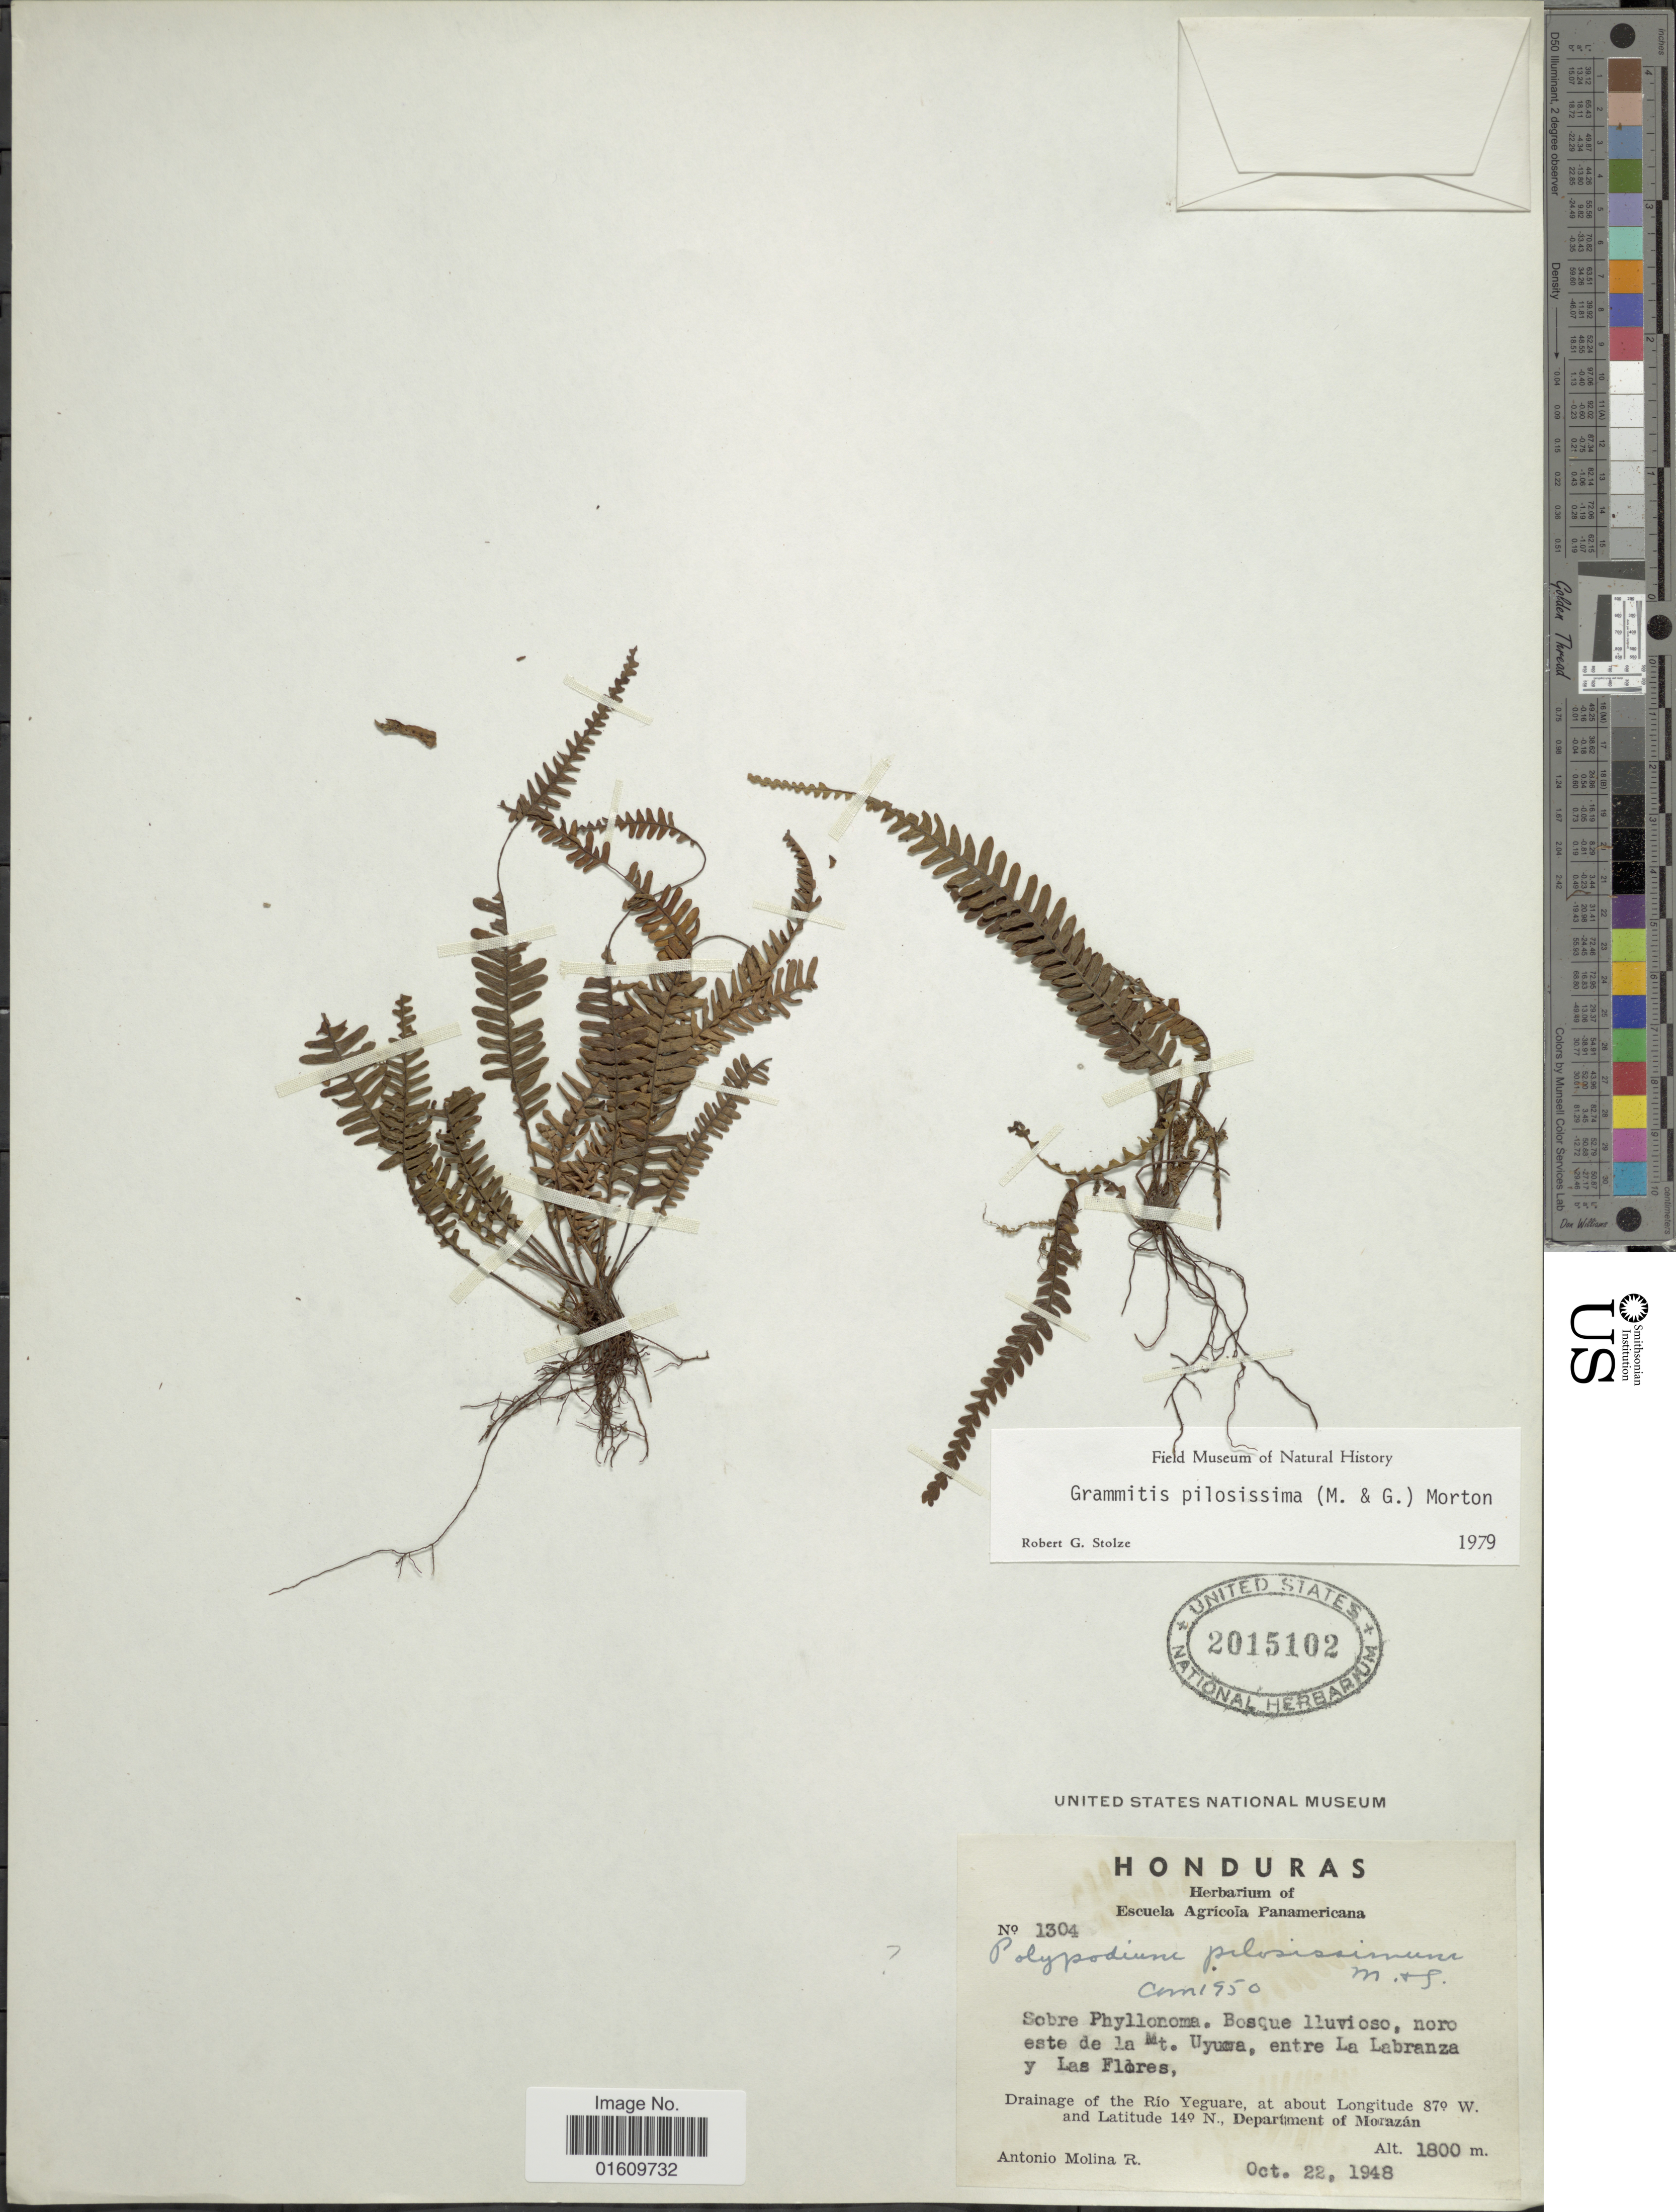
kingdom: Plantae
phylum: Tracheophyta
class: Polypodiopsida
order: Polypodiales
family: Polypodiaceae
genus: Melpomene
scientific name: Melpomene xiphopteroides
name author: (Liebm.) A.R. Sm. & R.C. Moran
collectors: A. Molina R.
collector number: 1304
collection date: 1948-10-22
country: Honduras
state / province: Fco. Morazán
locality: Noro este de la Mt. Uyuma,entre La Labranza y Las Flores, Drainage of the Rio Yeguare, Departement of Morazan.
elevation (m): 1800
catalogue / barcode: US 2015102